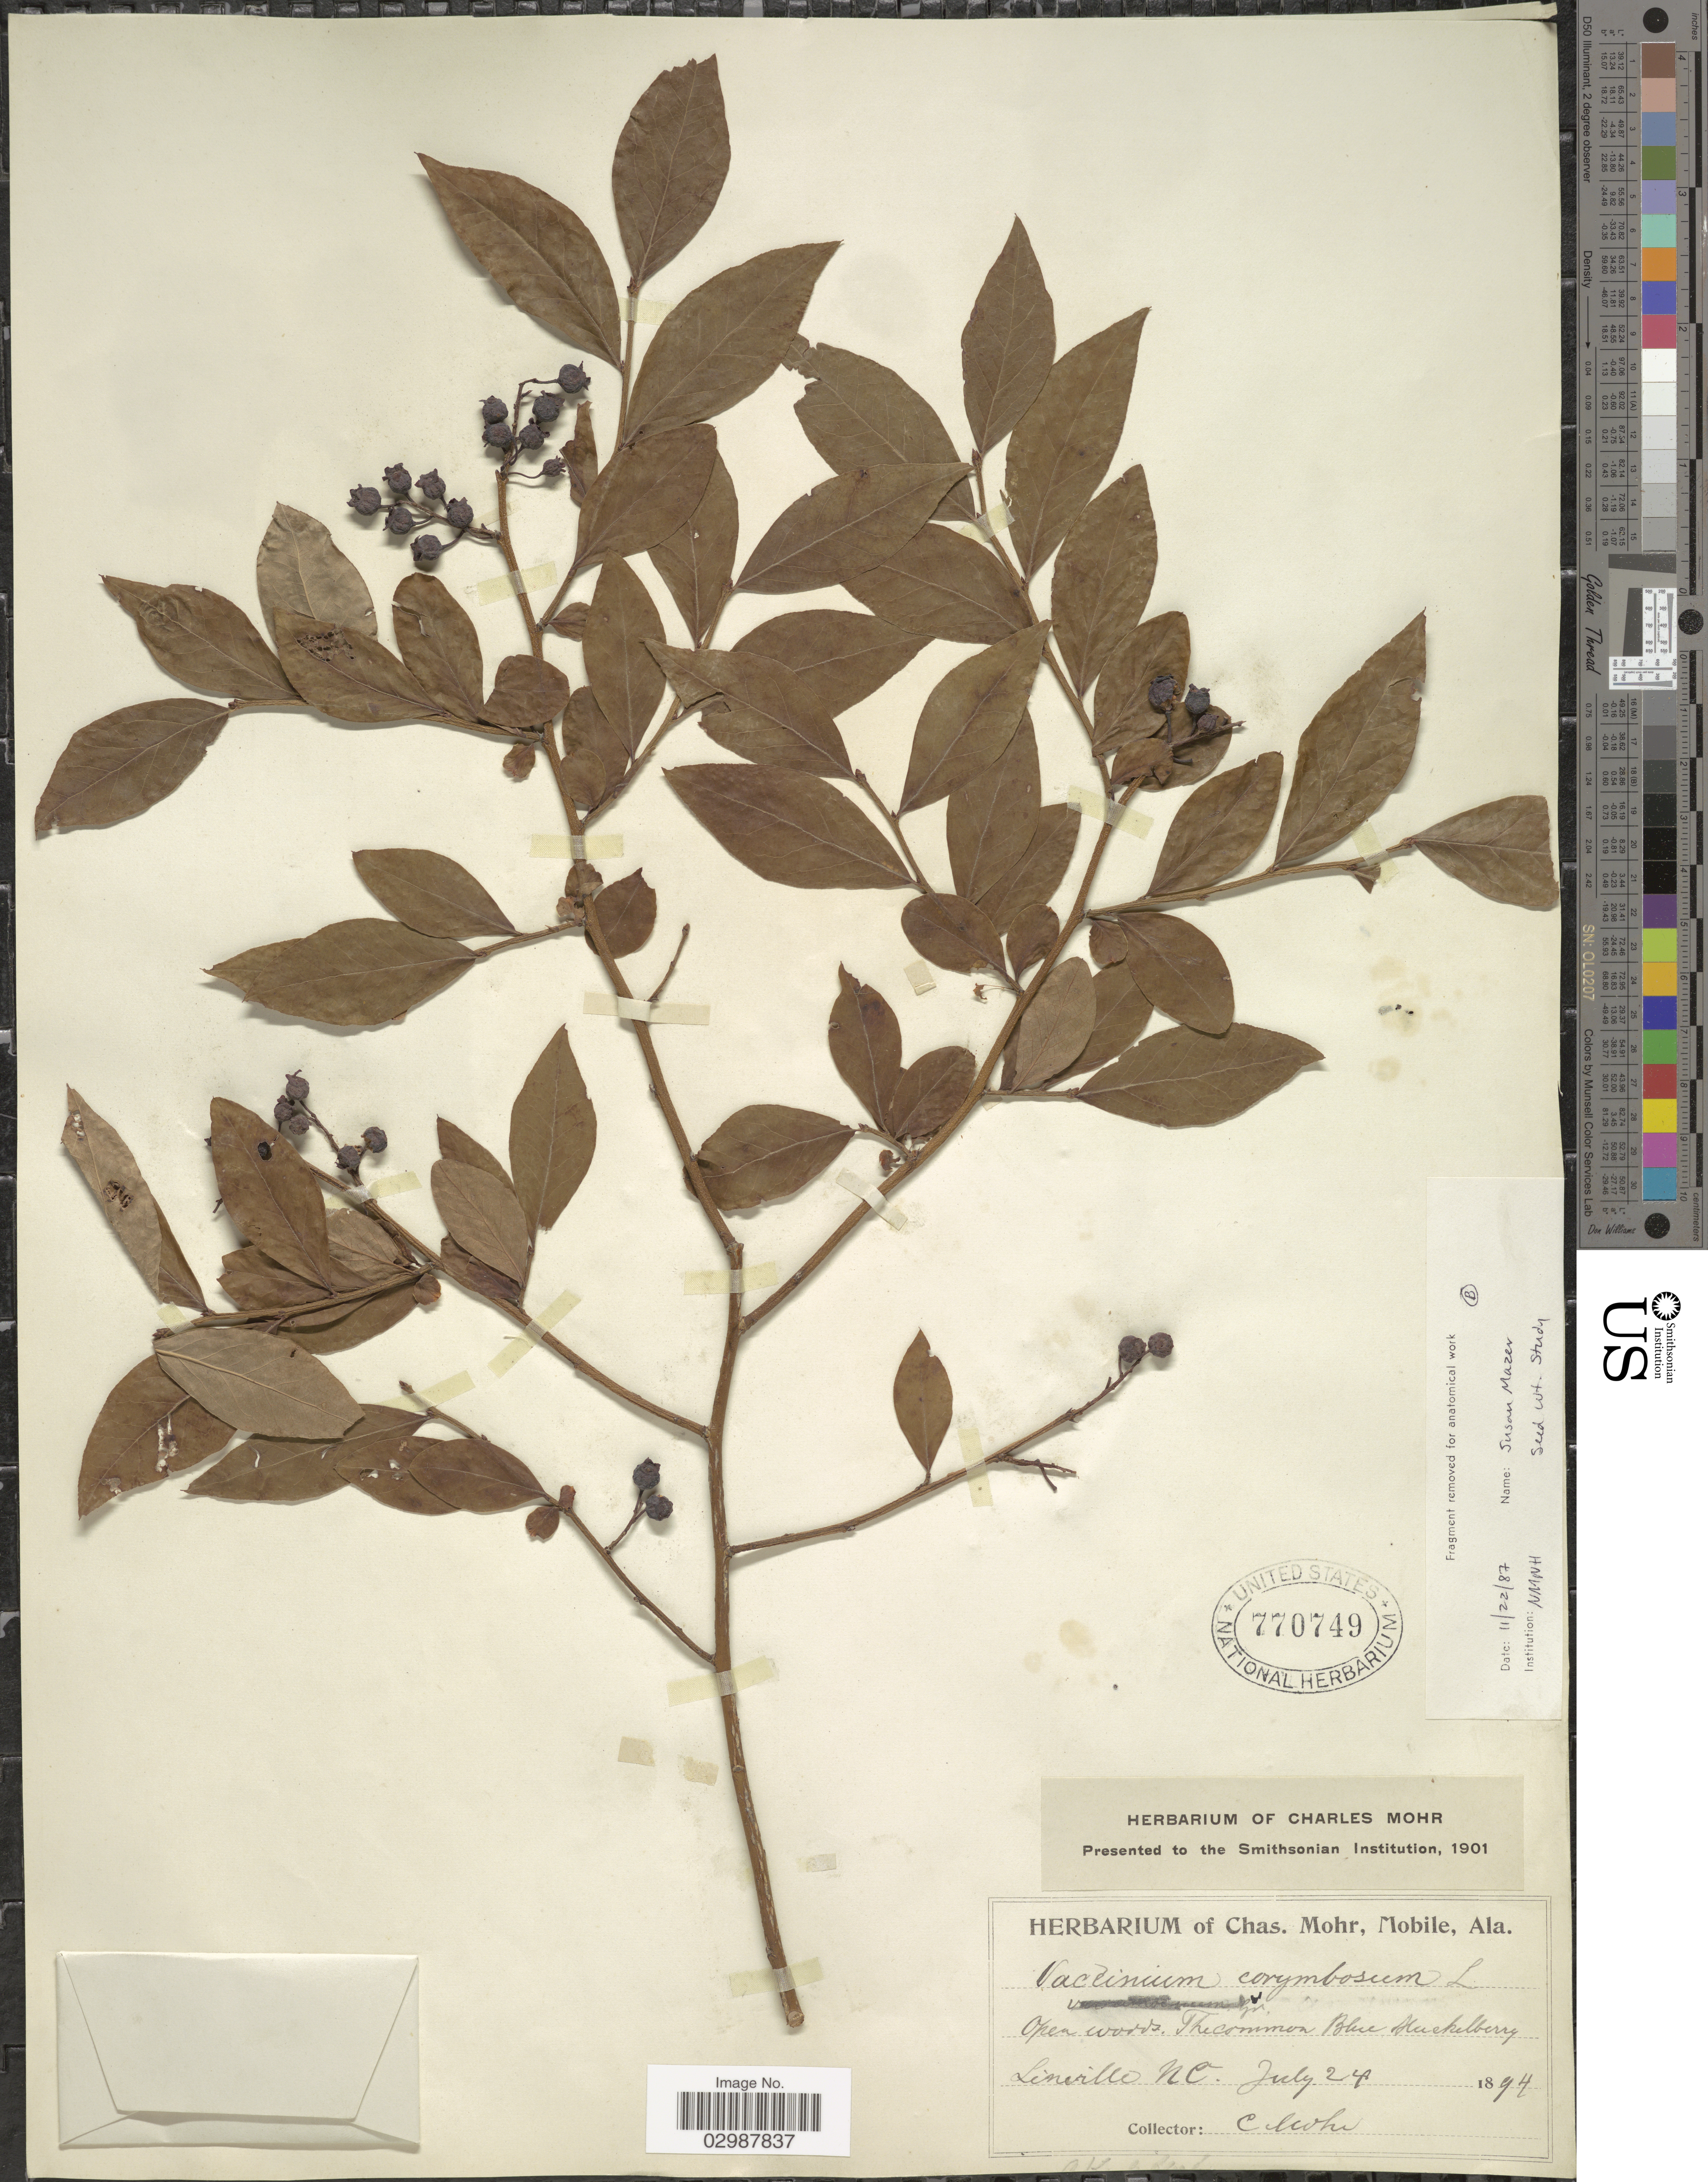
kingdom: Plantae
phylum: Tracheophyta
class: Magnoliopsida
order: Ericales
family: Ericaceae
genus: Vaccinium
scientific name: Vaccinium corymbosum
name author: L.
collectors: C. T. Mohr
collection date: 1894-07-24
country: United States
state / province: North Carolina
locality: Open woods. Lineville.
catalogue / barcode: US 770749